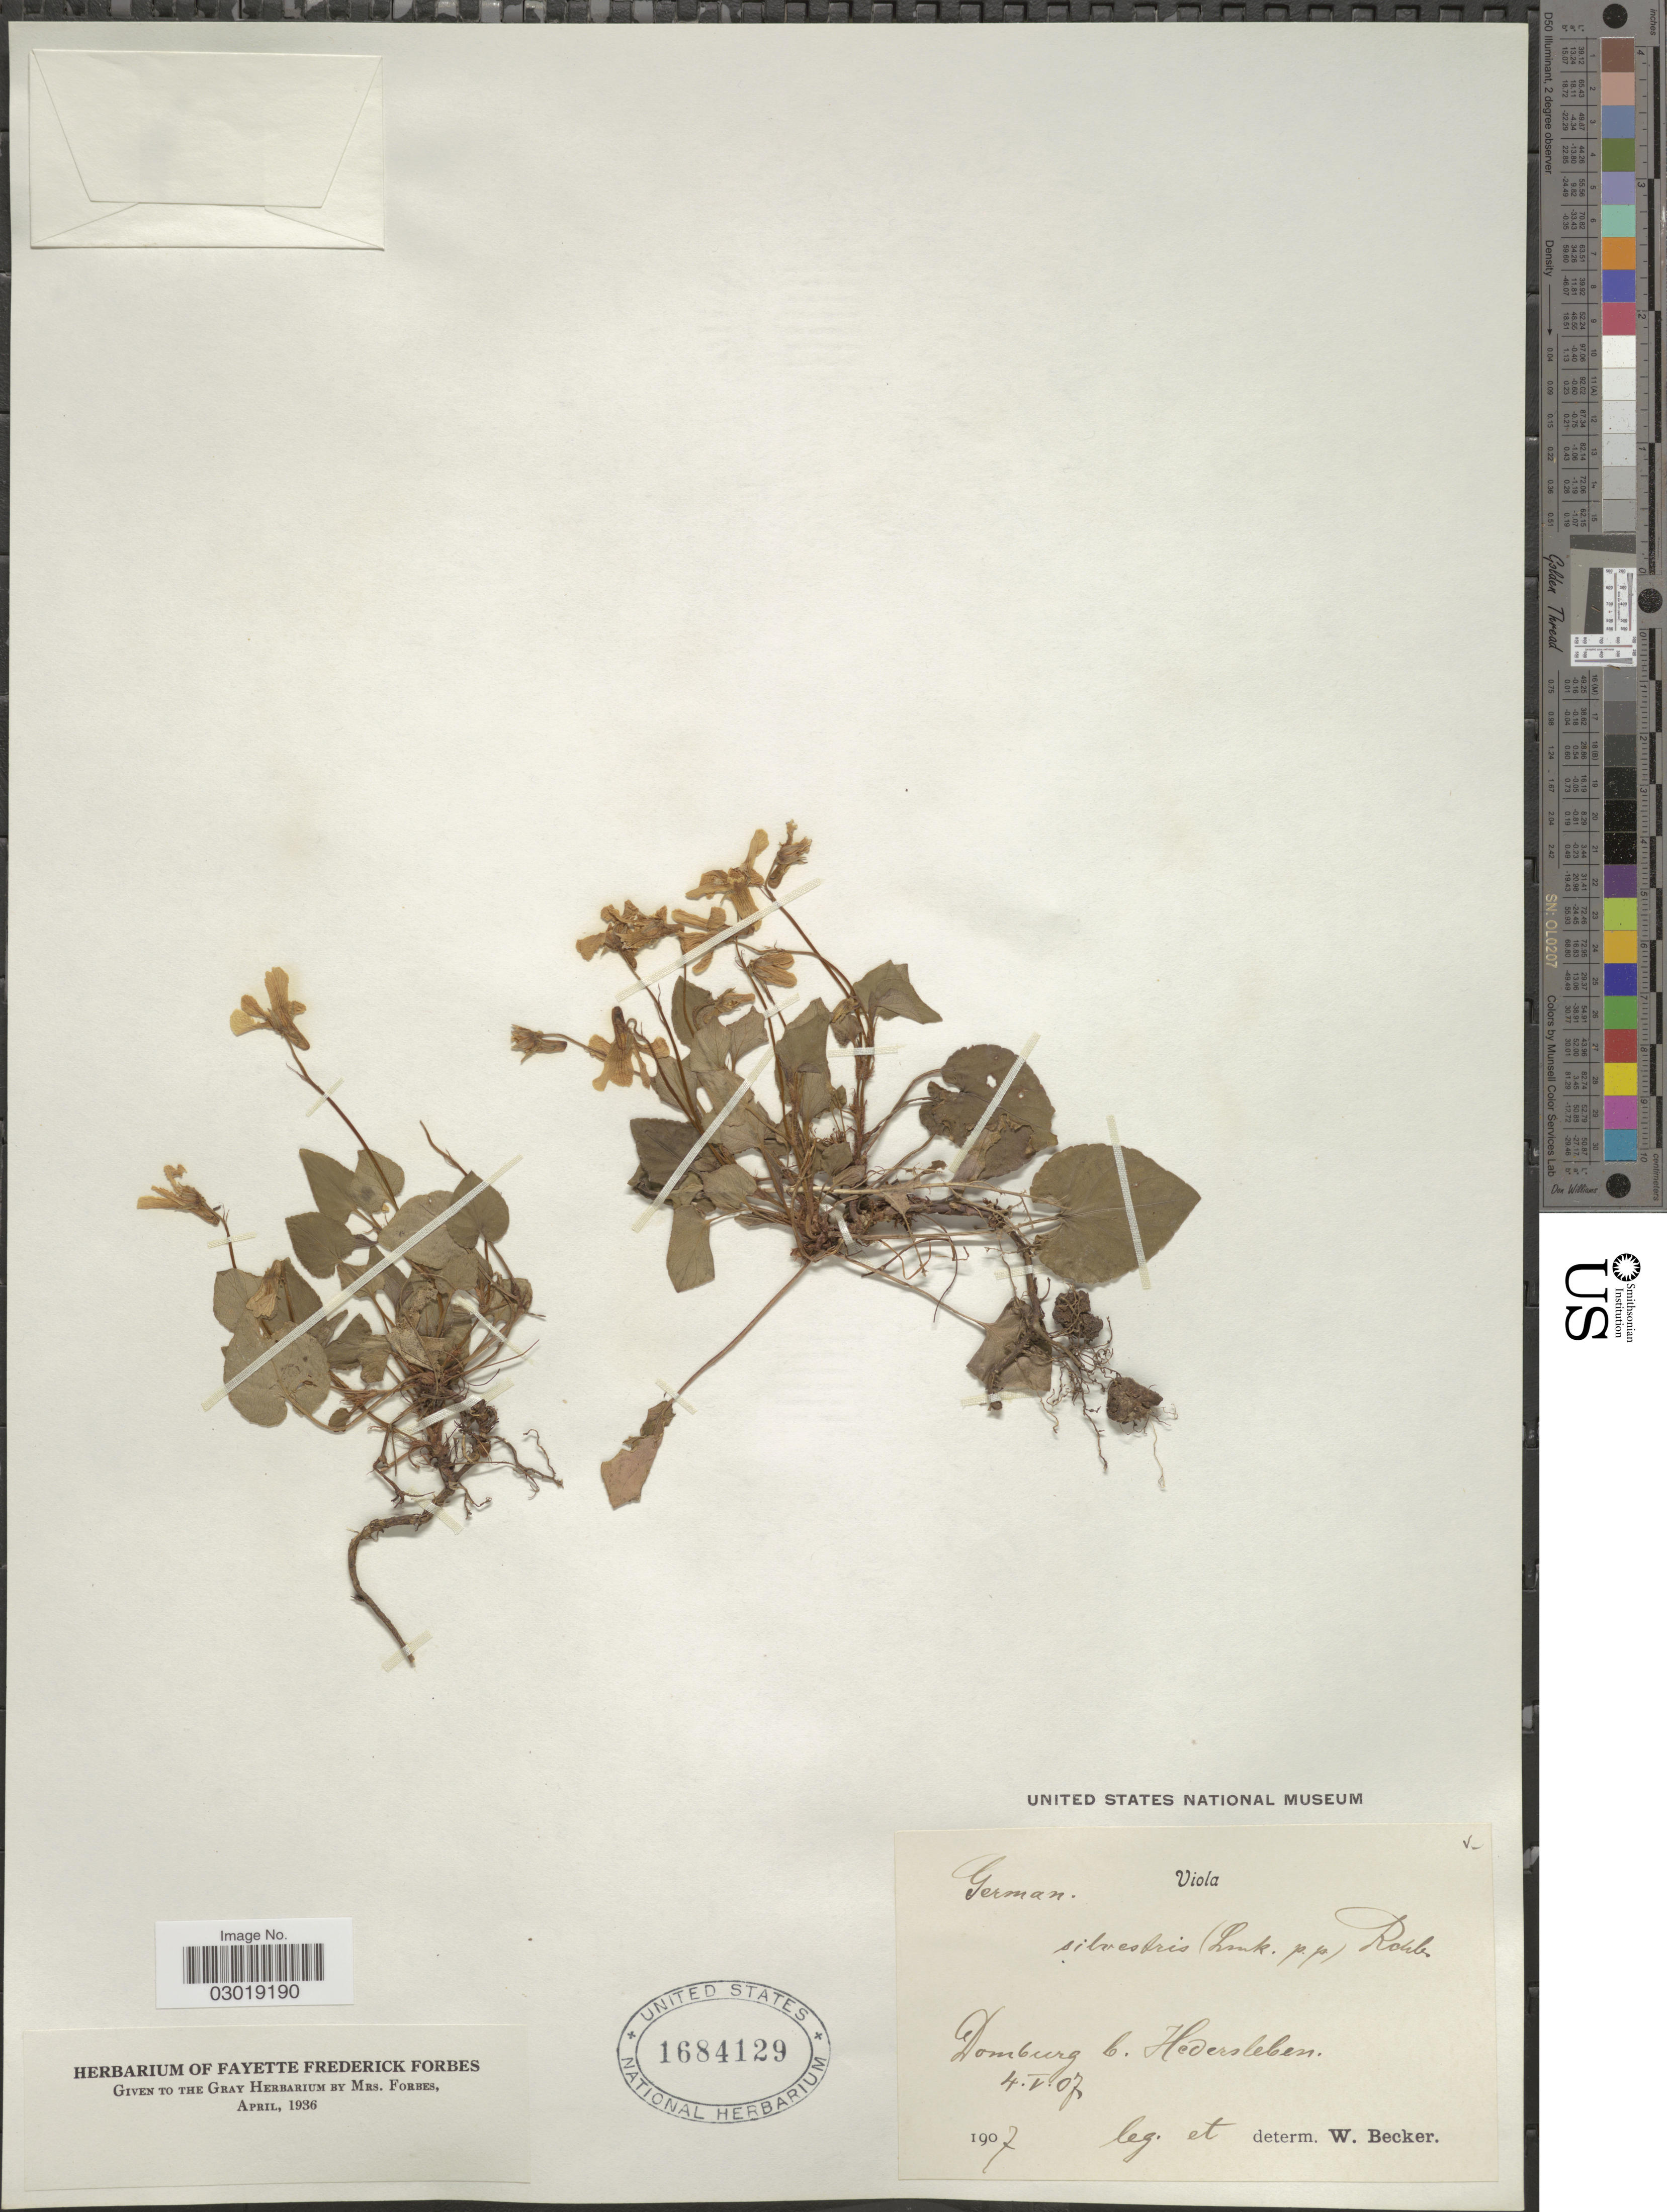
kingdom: Plantae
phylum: Tracheophyta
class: Magnoliopsida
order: Malpighiales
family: Violaceae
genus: Viola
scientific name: Viola sylvestris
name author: Lam.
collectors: W. Becker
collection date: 1907-05-04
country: Germany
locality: Domburg b. Hedersleben.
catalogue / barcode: US 1684129